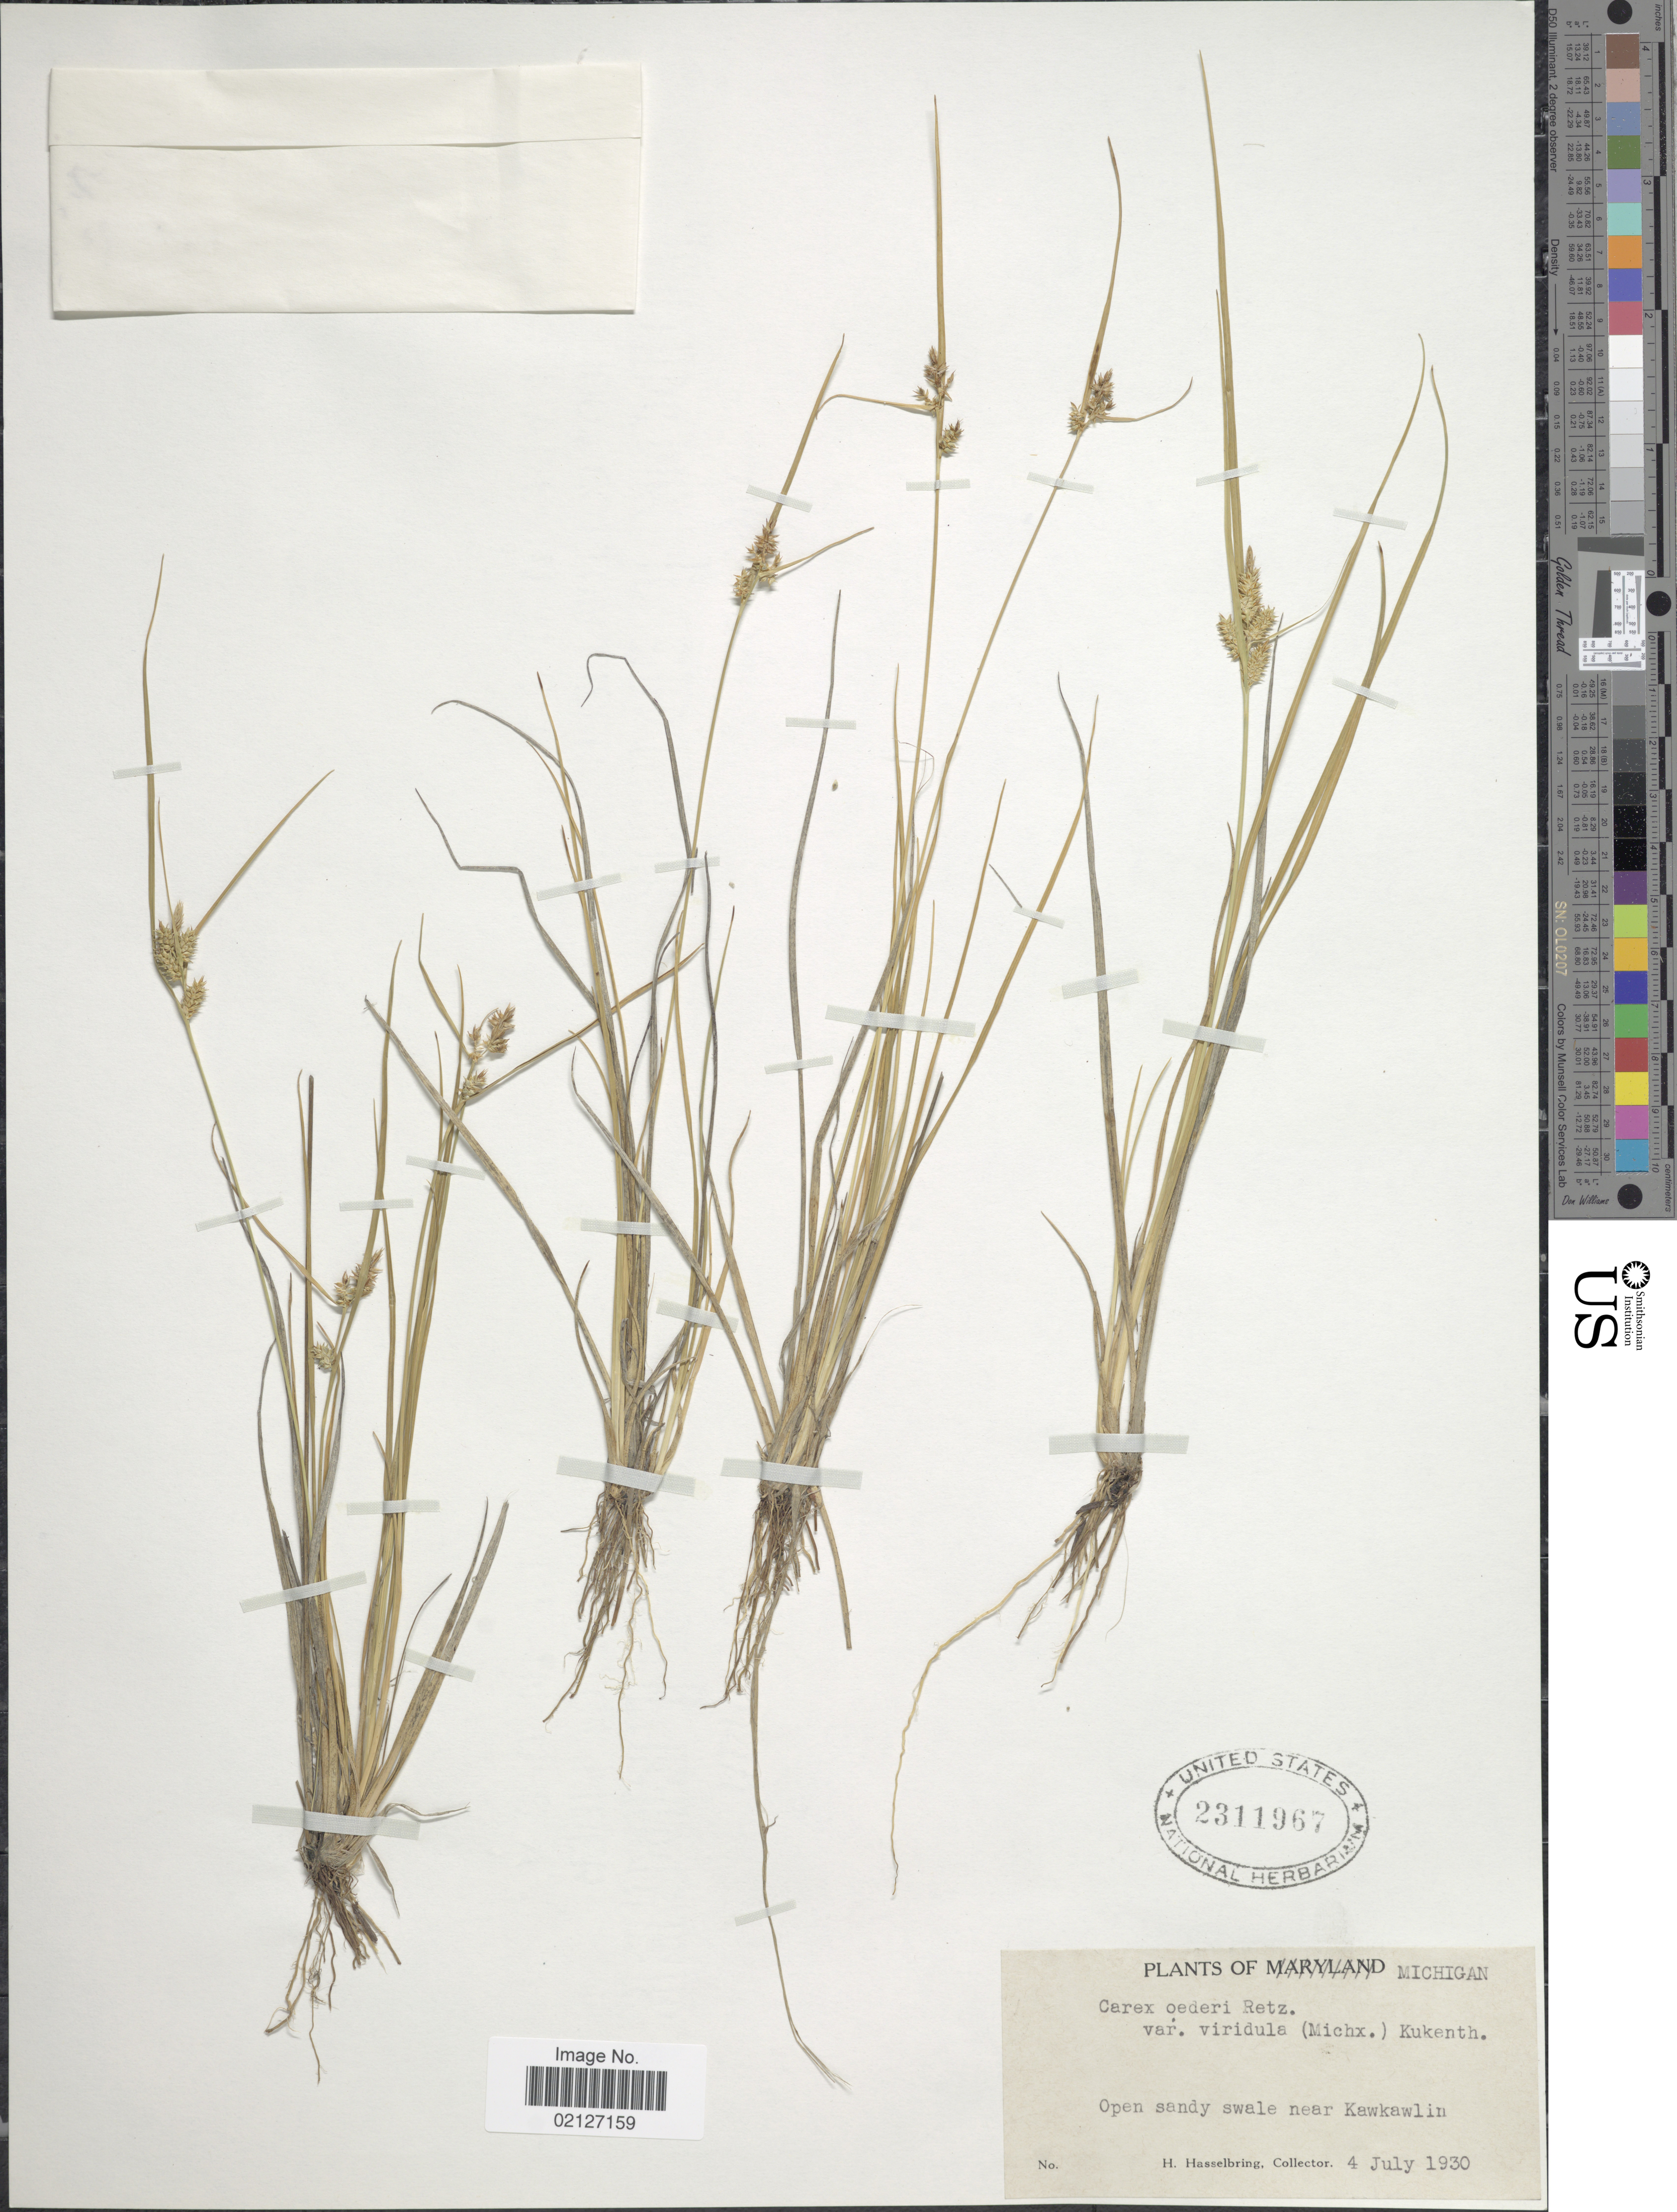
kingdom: Plantae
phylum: Tracheophyta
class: Liliopsida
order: Poales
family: Cyperaceae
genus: Carex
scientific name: Carex oederi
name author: Retz.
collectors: H. Hasselbring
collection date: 1930-07-04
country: United States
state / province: Michigan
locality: Open sandy swale near Kawkawlin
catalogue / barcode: US 2311967